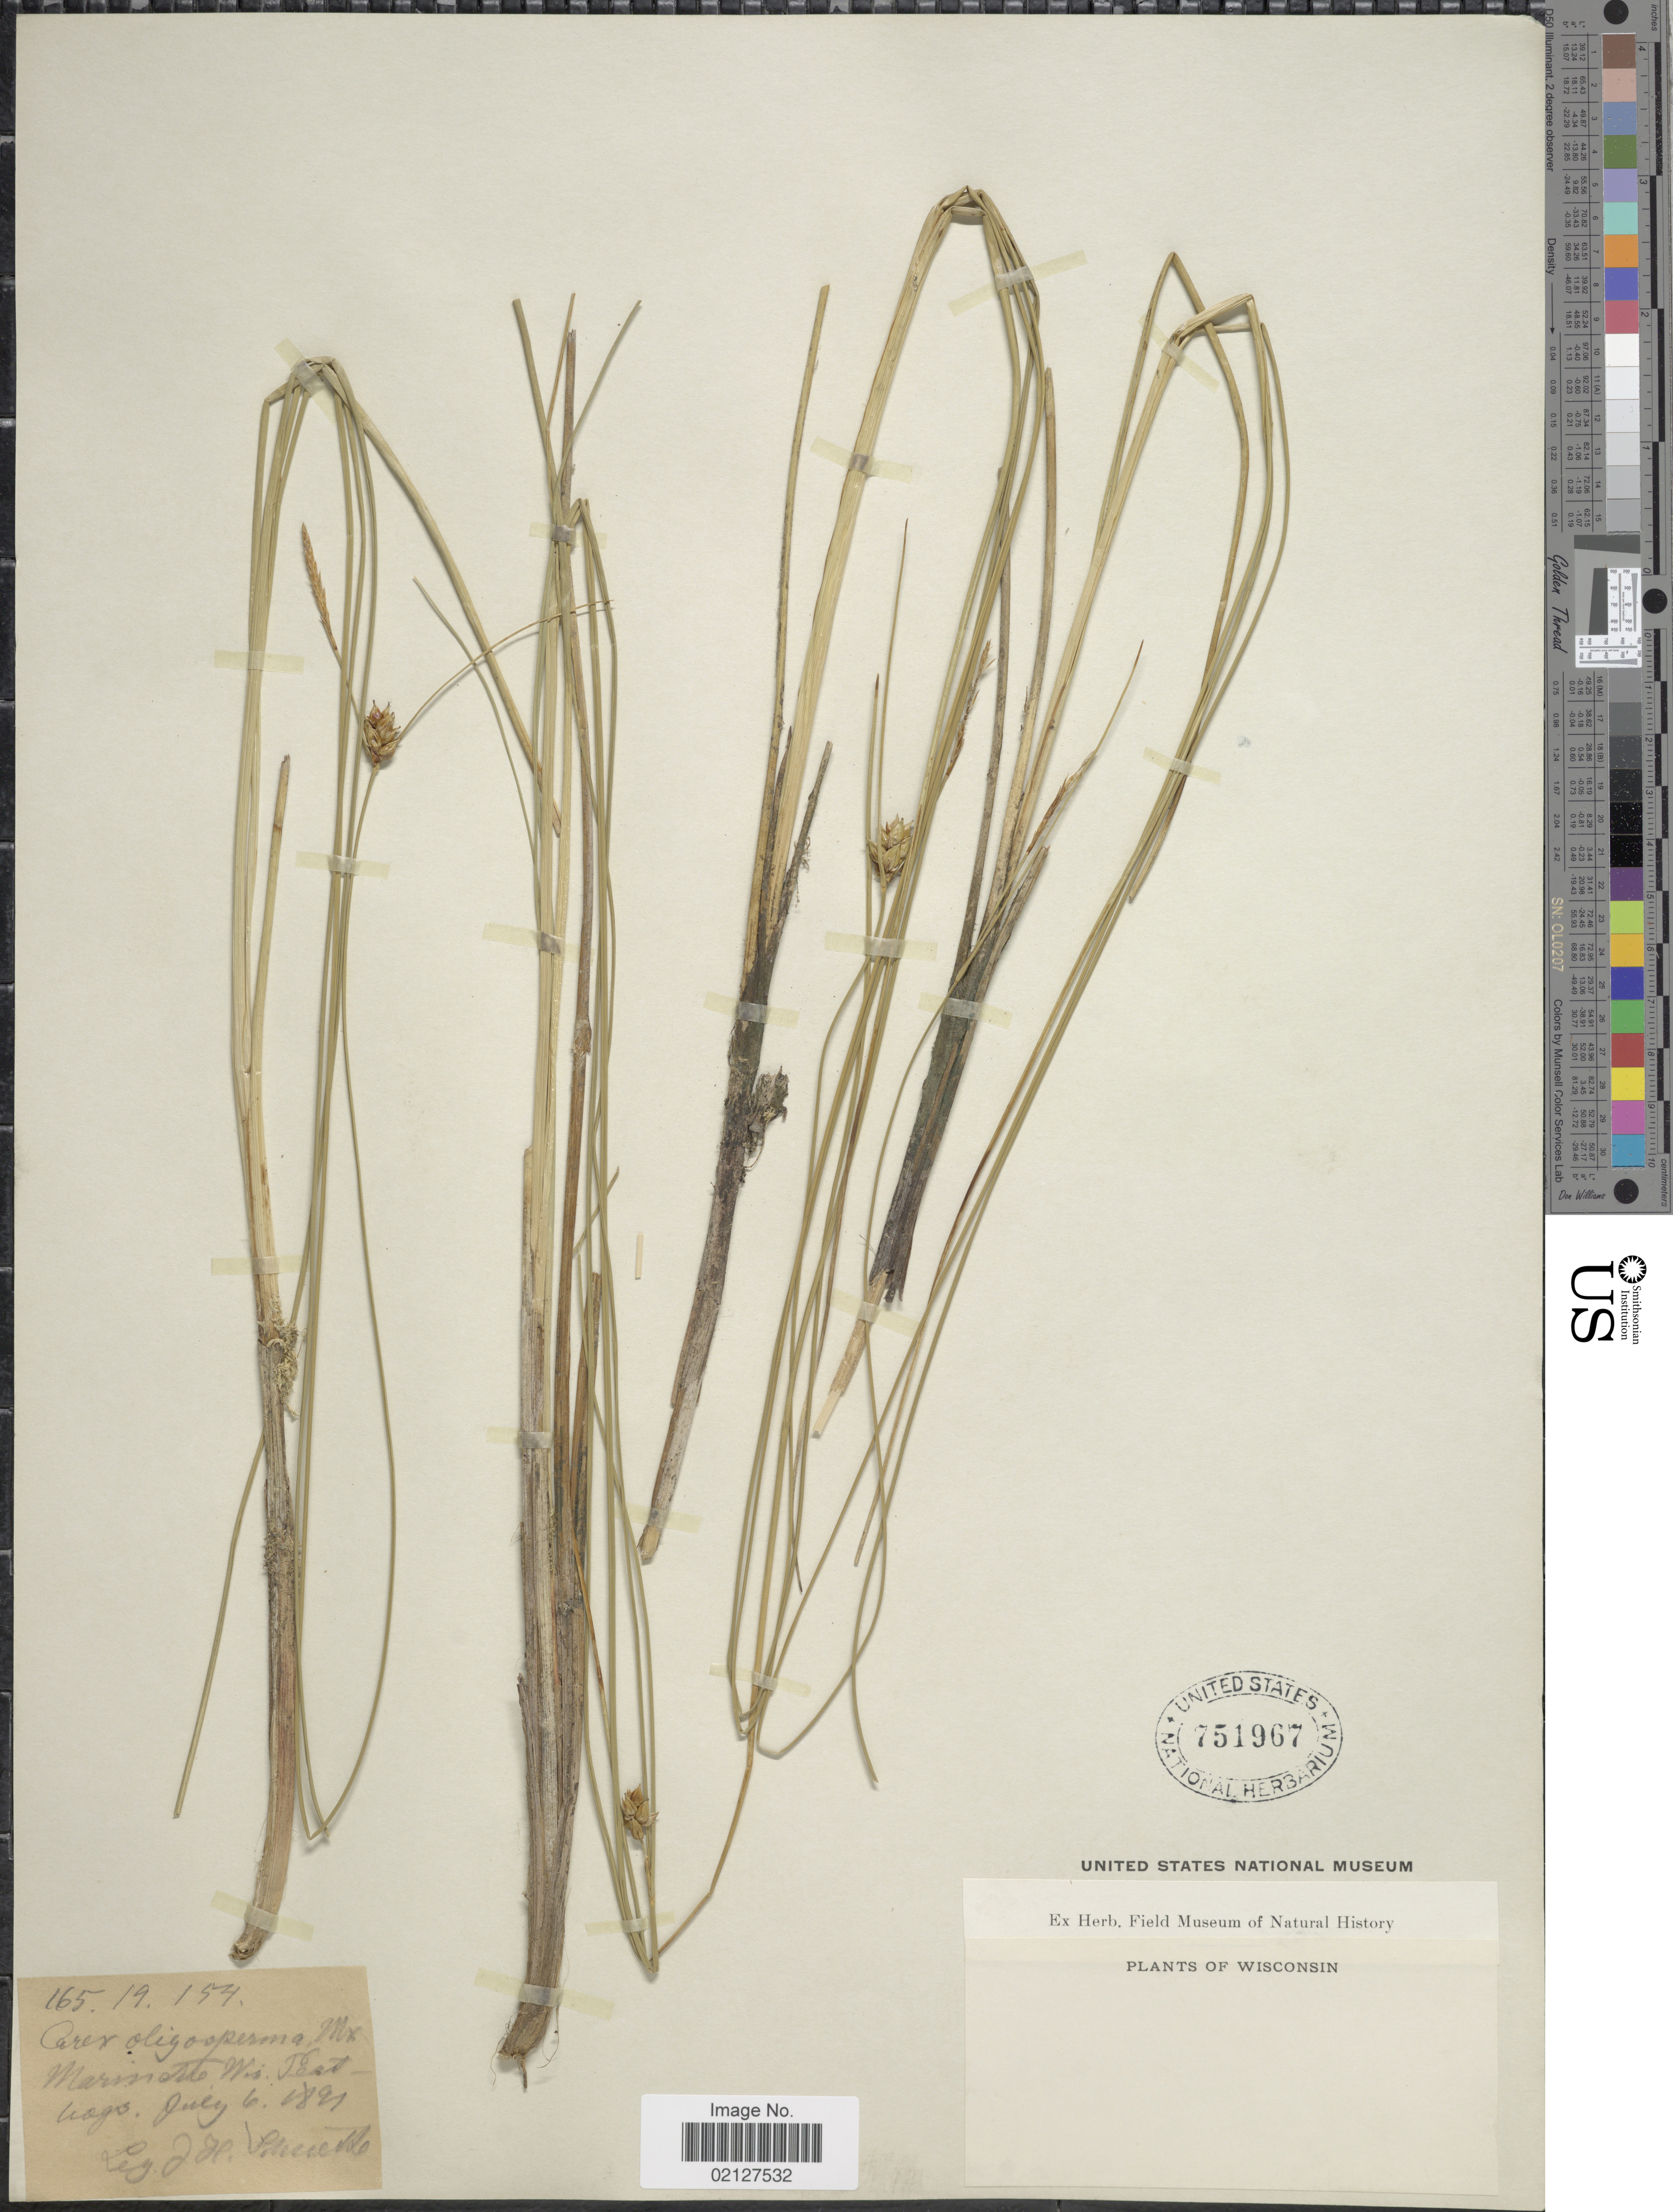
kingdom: Plantae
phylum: Tracheophyta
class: Liliopsida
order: Poales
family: Cyperaceae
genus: Carex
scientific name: Carex oligosperma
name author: Michx.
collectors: J. H. Schuette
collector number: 165.19.154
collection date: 1891-07-06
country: United States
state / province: Wisconsin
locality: Peat bogs, Marinette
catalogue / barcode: US 751967